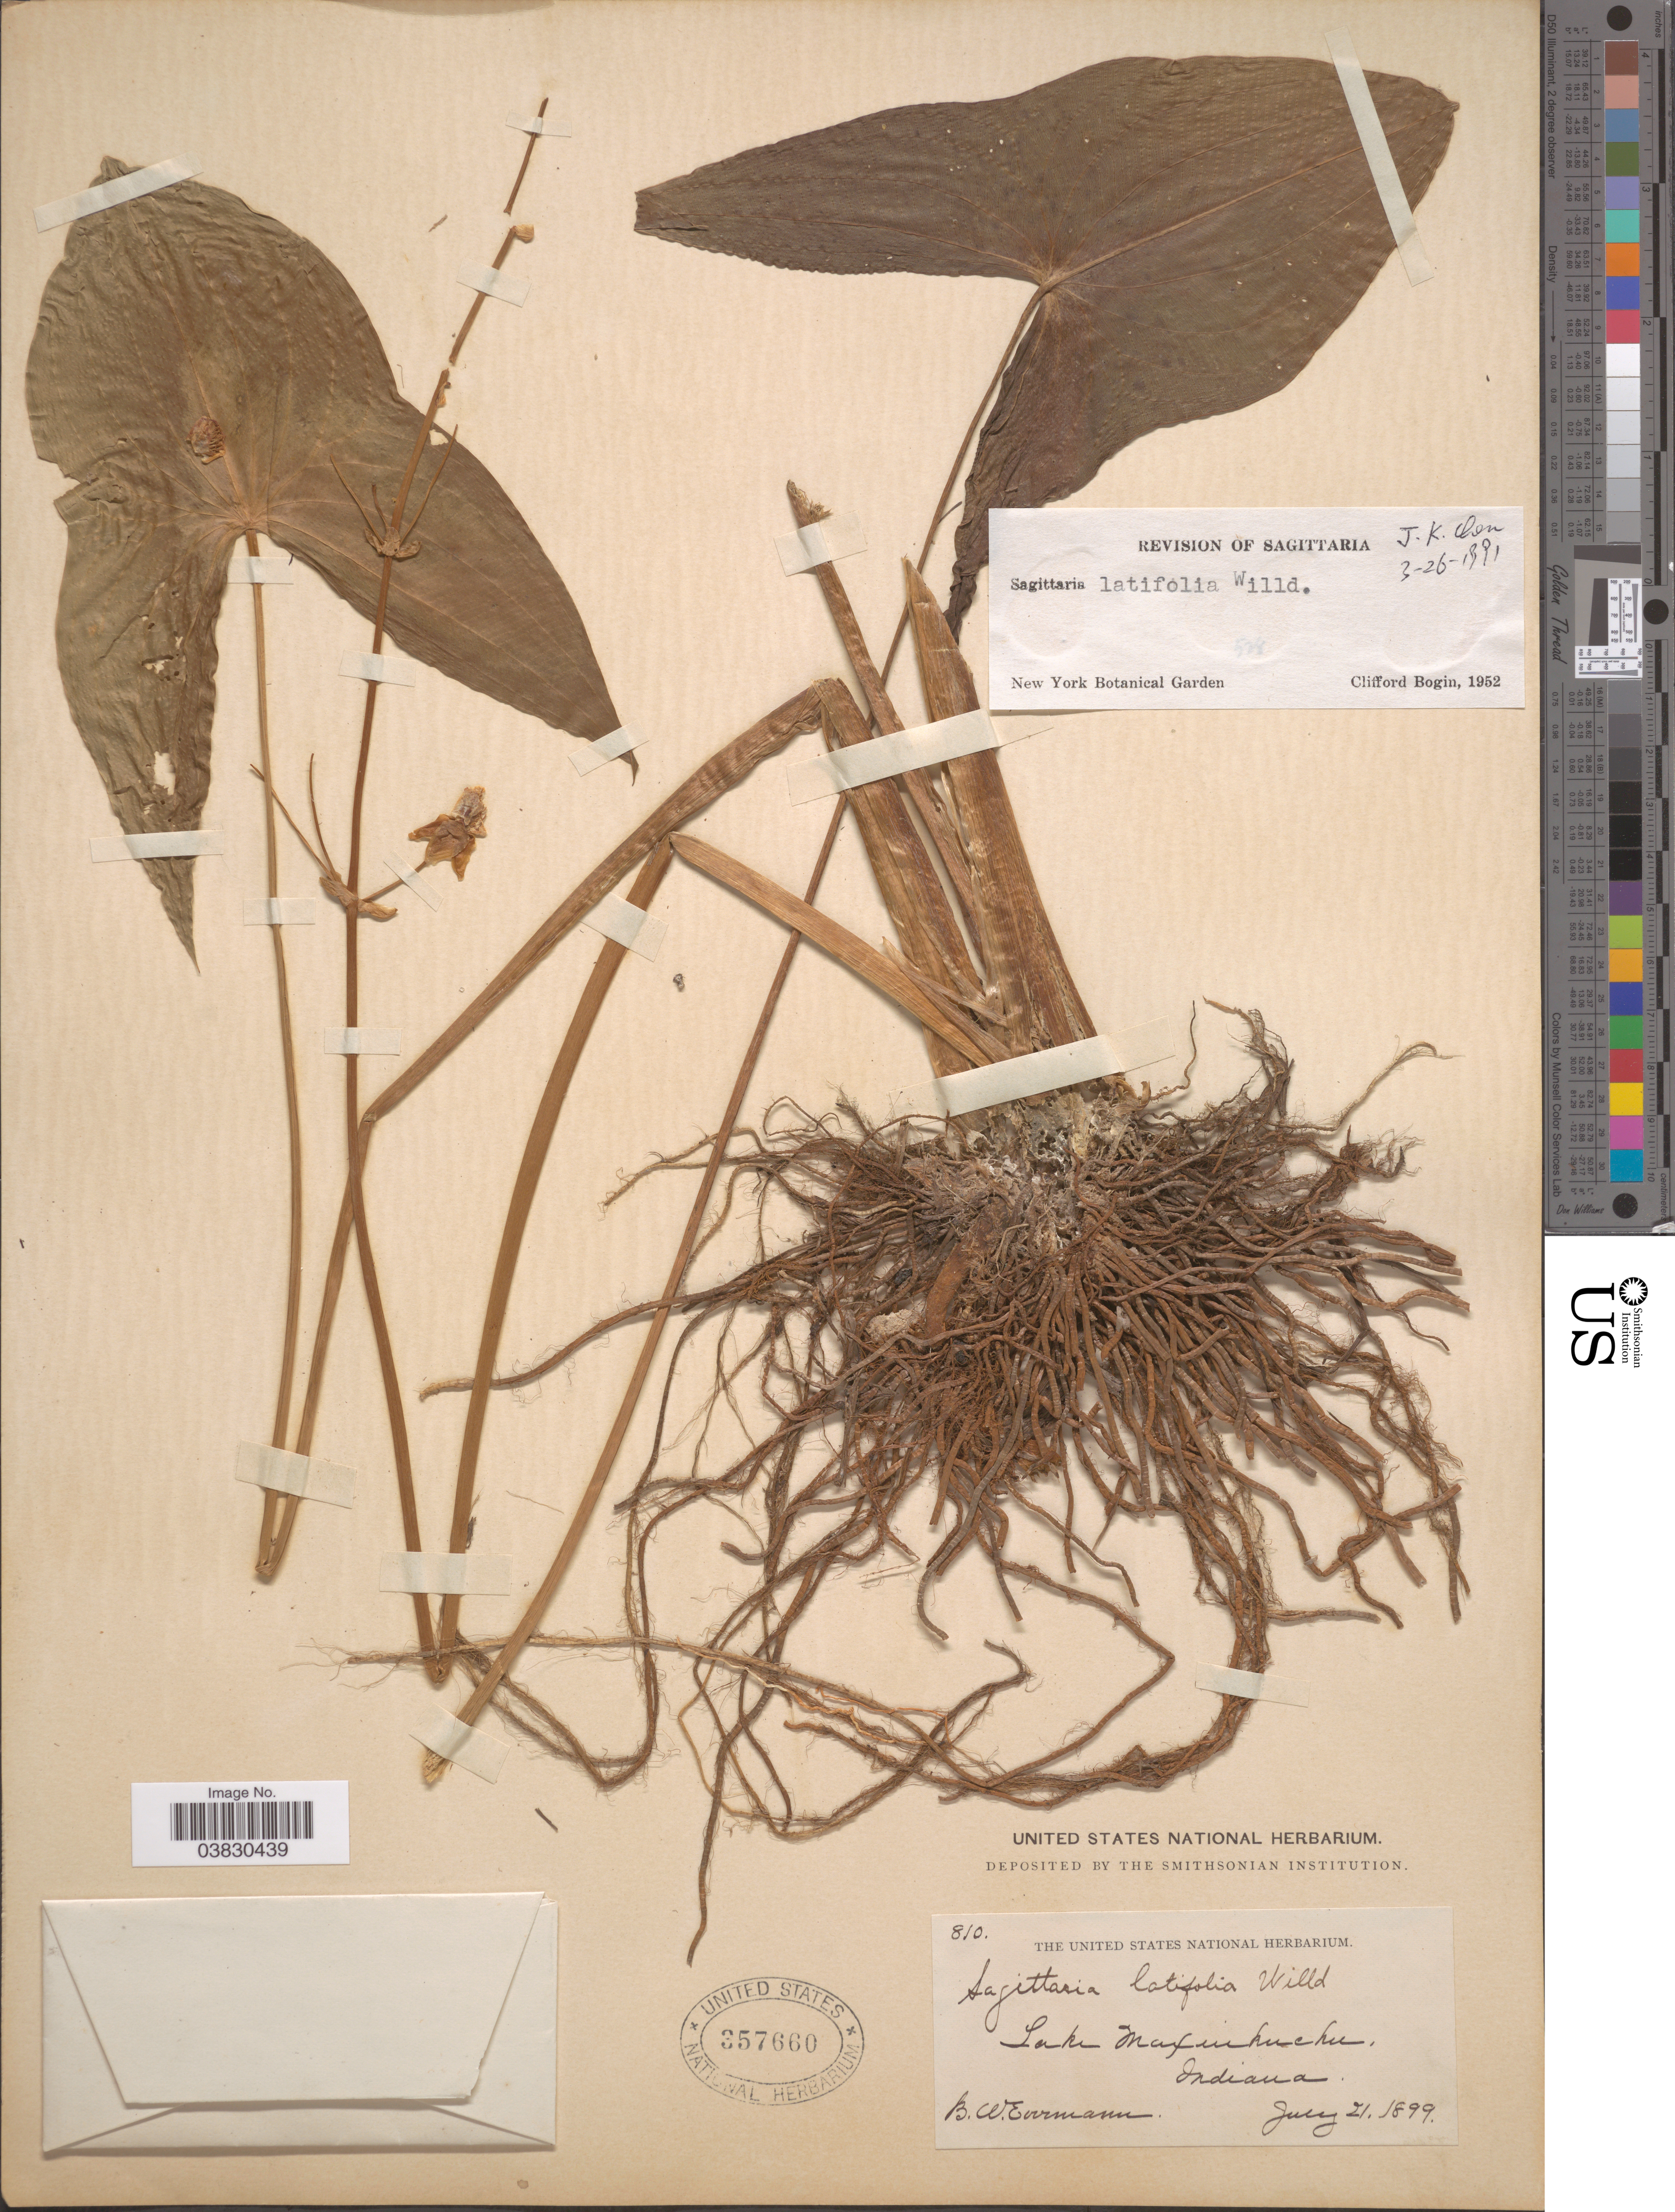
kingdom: Plantae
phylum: Tracheophyta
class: Liliopsida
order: Alismatales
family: Alismataceae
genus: Sagittaria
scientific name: Sagittaria latifolia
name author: Willd.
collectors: B. W. Evermann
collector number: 810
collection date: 1899-07-21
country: United States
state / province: Indiana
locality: Lake Maxinkuckee.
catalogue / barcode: US 357660